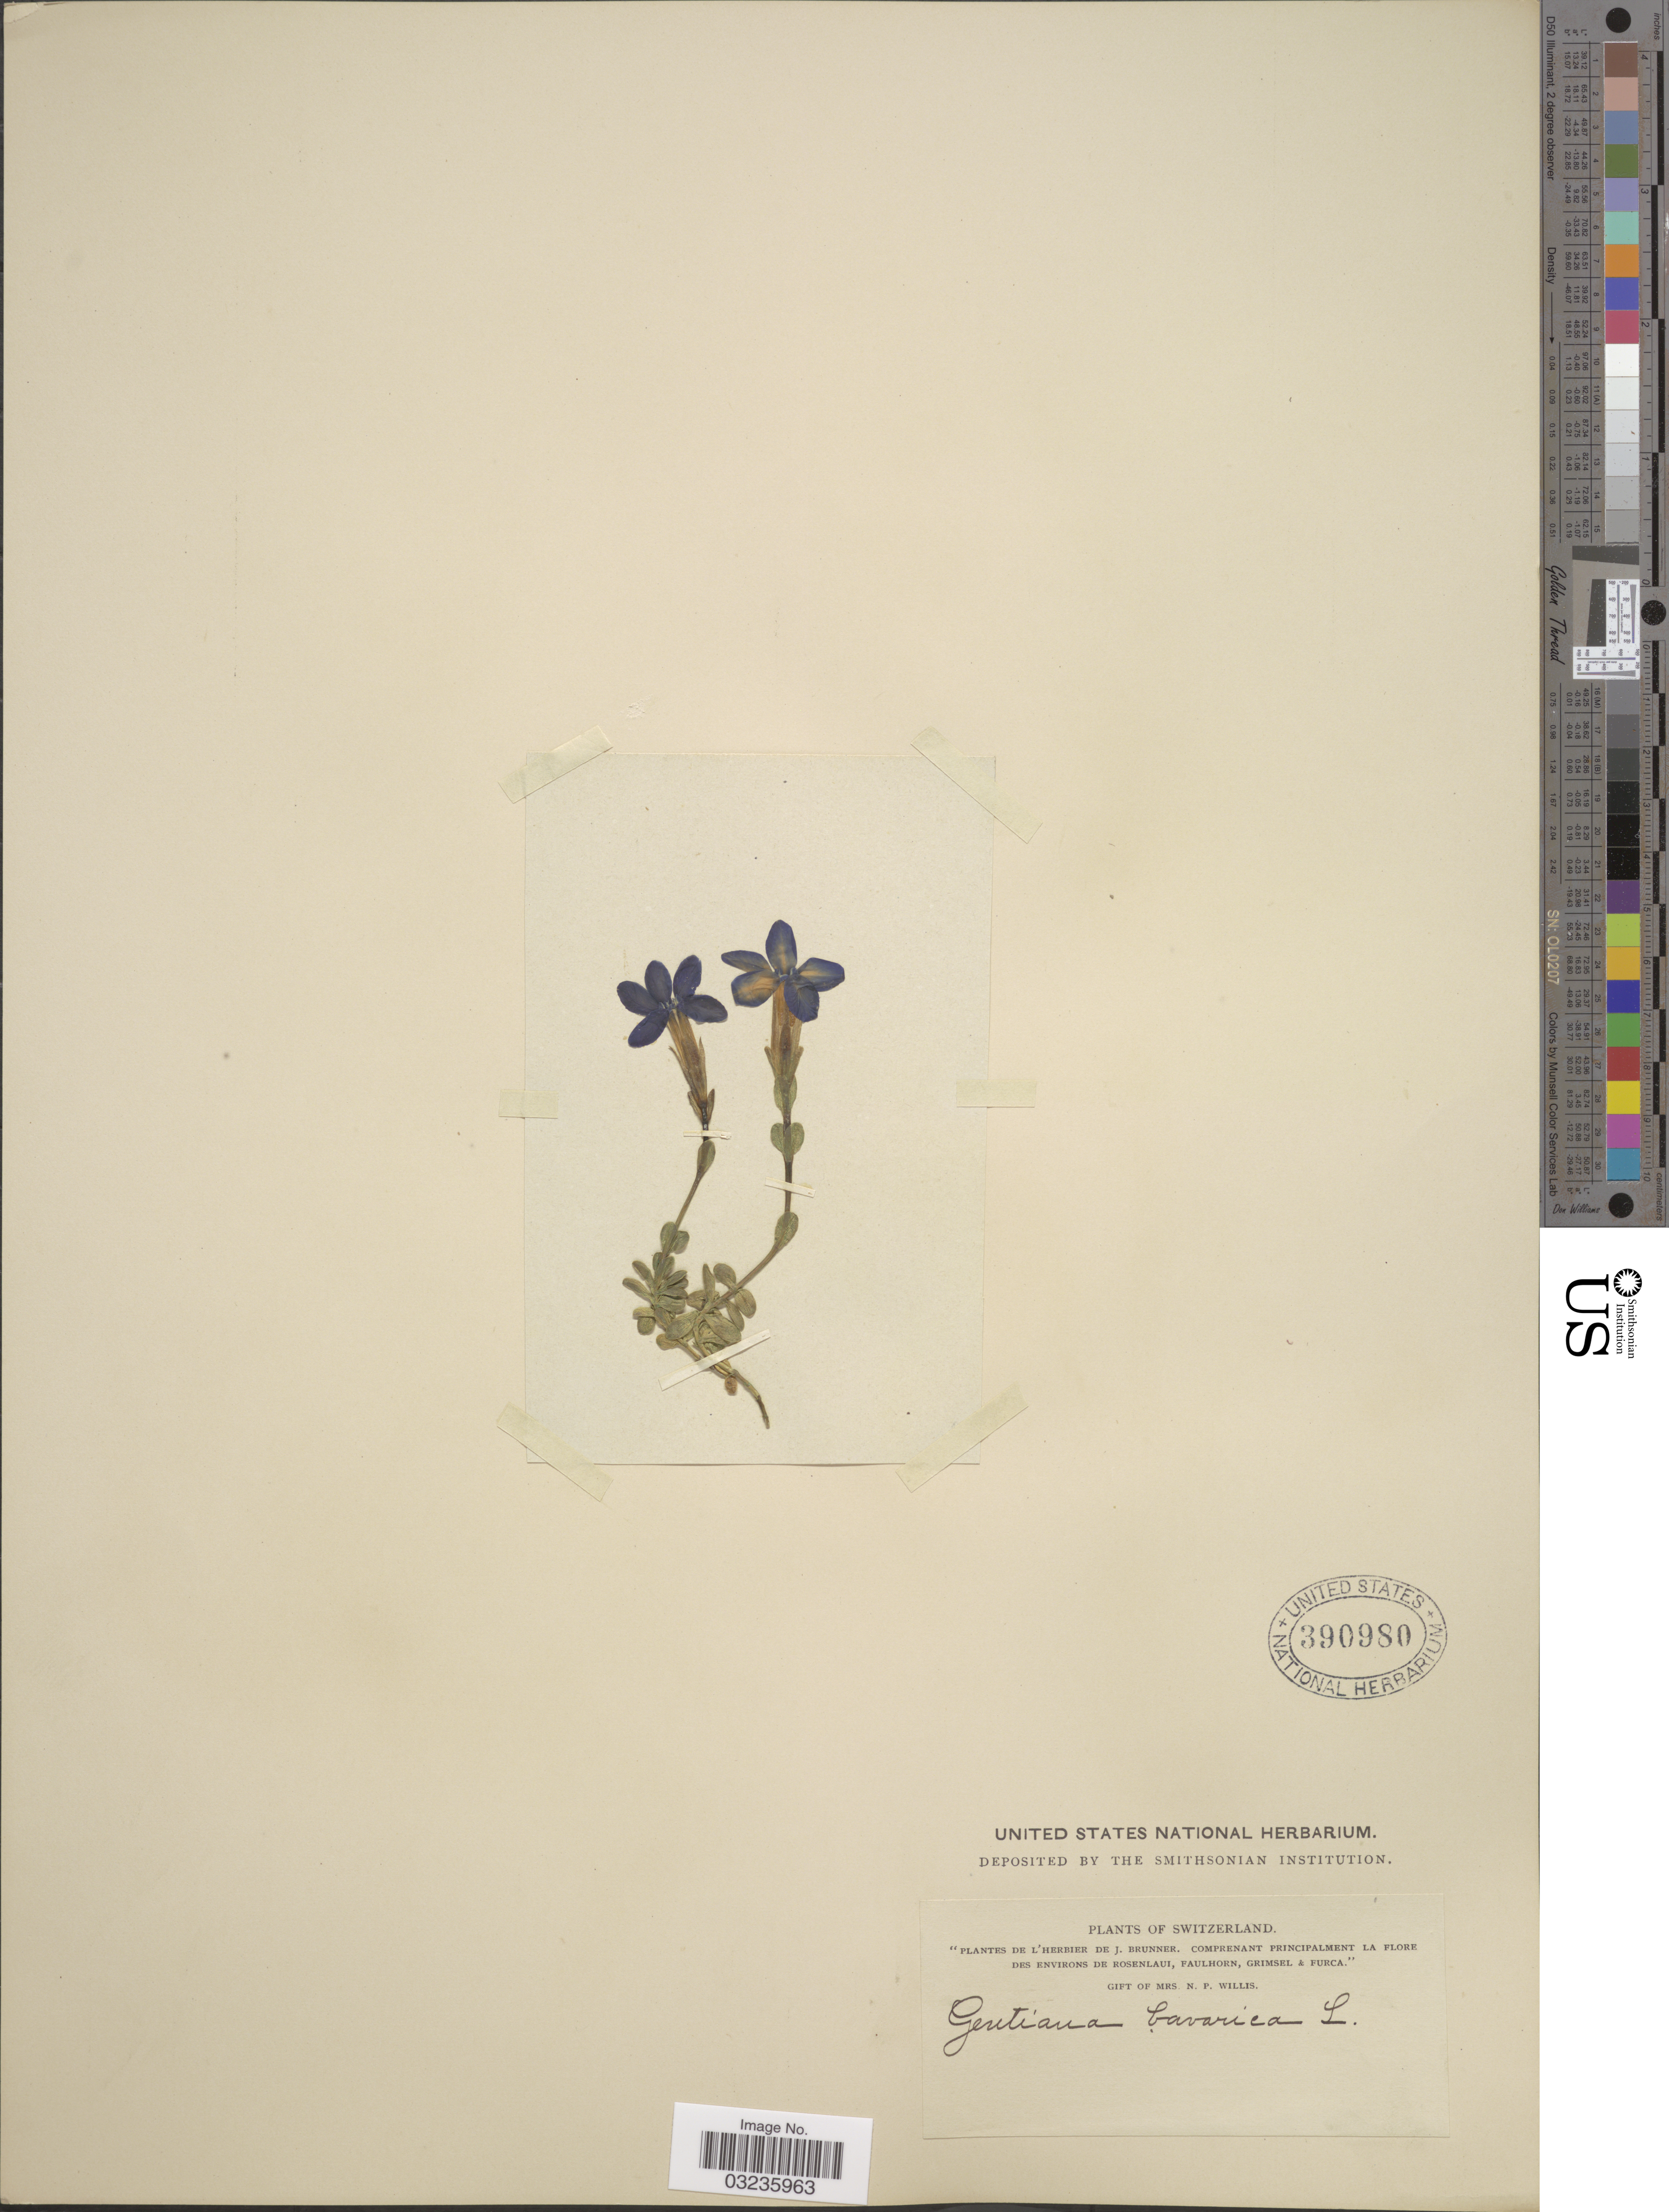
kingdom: Plantae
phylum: Tracheophyta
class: Magnoliopsida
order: Gentianales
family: Gentianaceae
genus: Gentiana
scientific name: Gentiana bavarica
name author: L.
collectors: ex herb. J. Brunner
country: Switzerland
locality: Environs de Rosenlaui, Faulhorn, Grimsel & Furca.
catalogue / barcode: US 390980